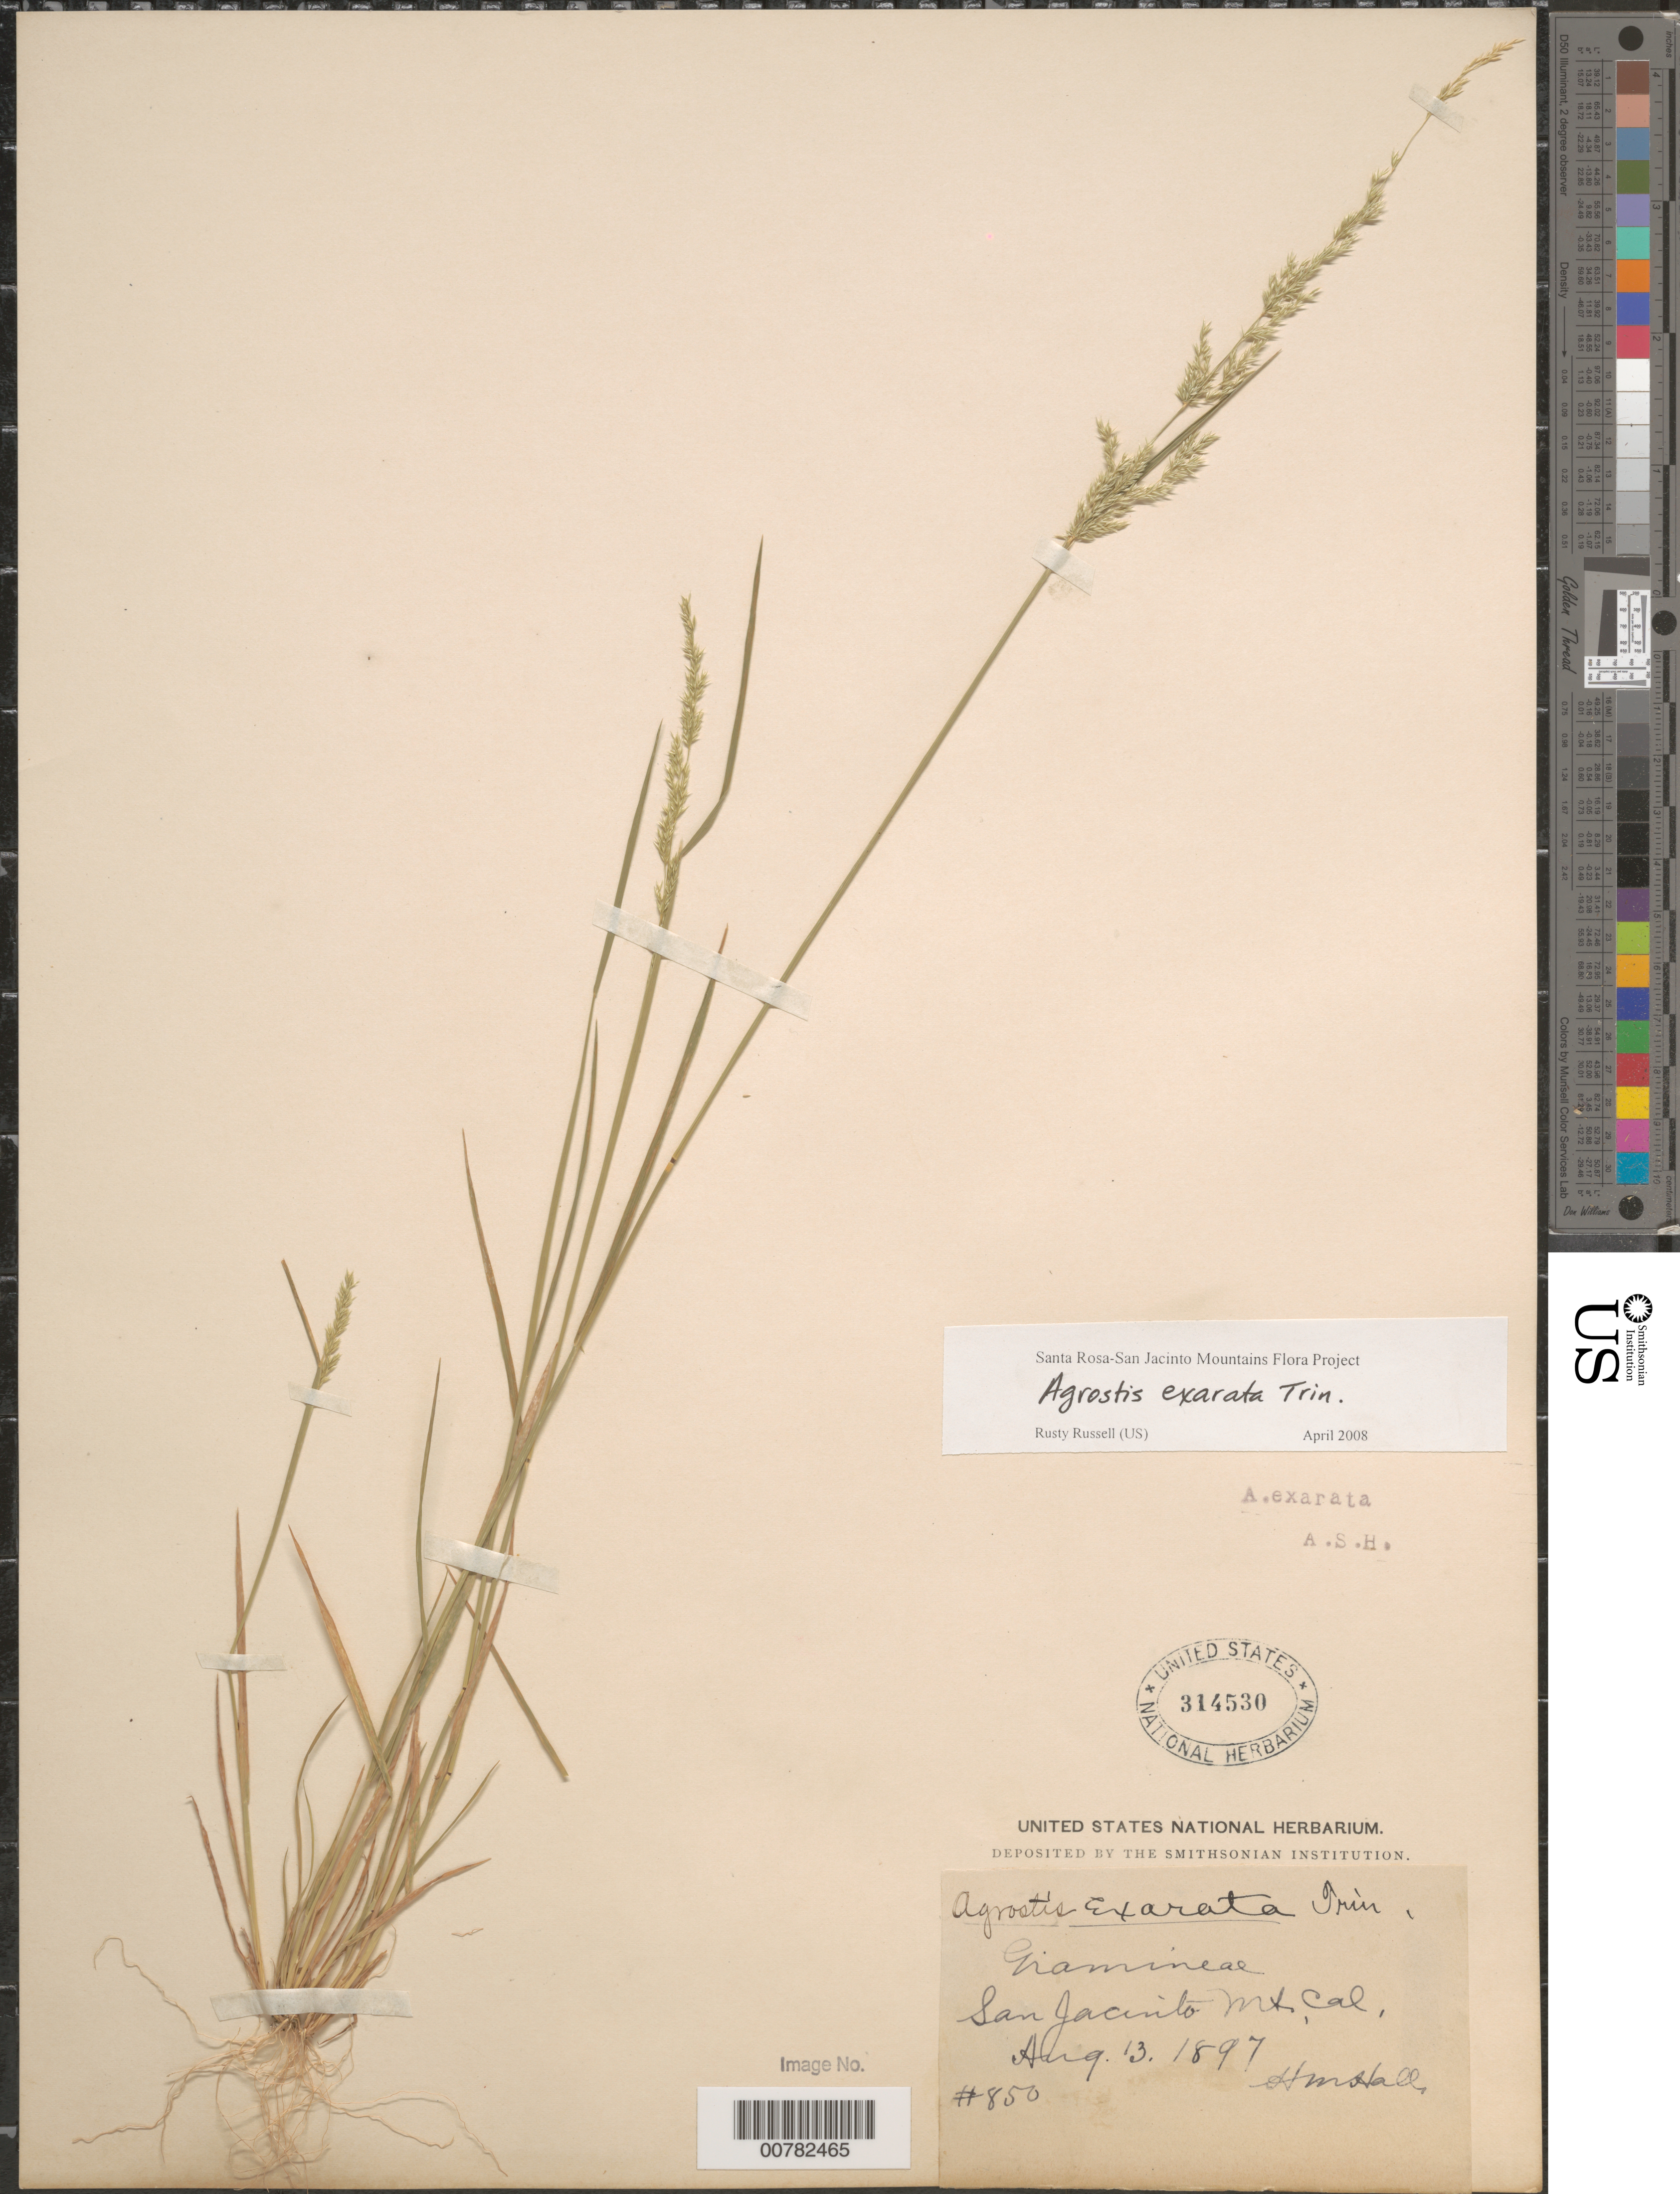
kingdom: Plantae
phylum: Tracheophyta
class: Liliopsida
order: Poales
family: Poaceae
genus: Agrostis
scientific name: Agrostis exarata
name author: Trin.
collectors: H. M. Hall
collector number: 850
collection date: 1897-08-13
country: United States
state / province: California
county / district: Riverside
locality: San Jacinto Mt.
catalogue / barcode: US 314530